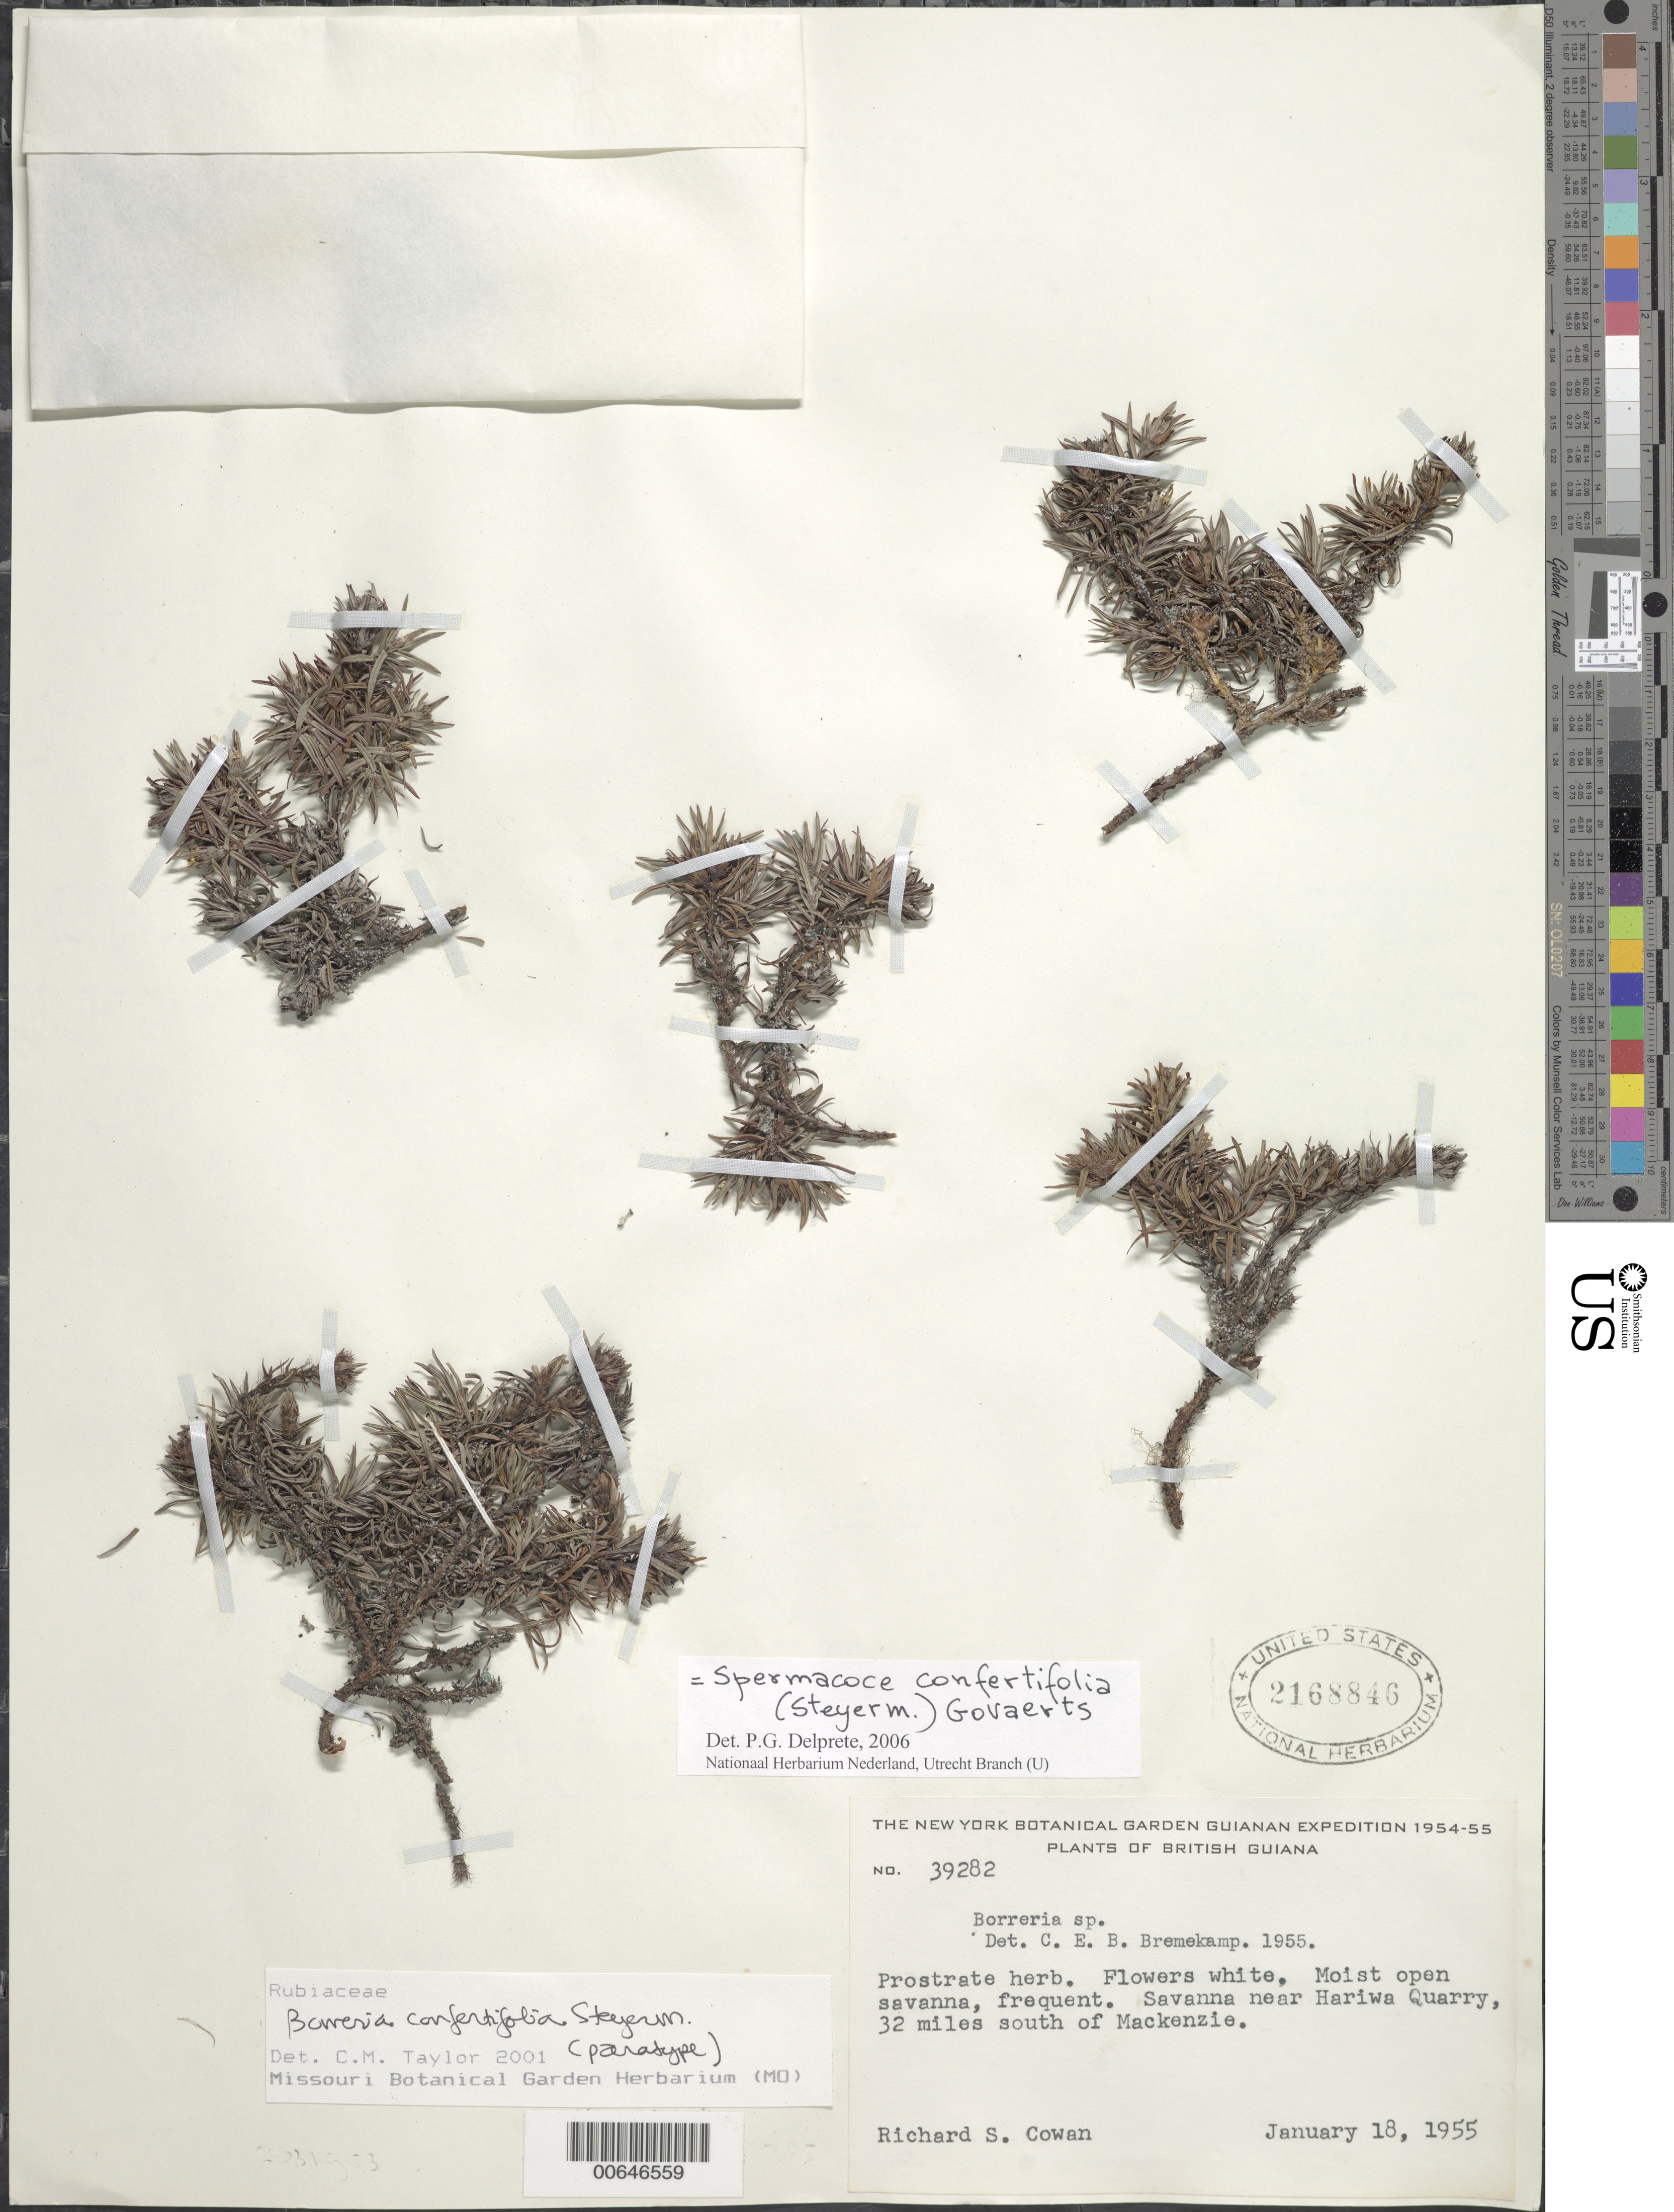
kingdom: Plantae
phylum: Tracheophyta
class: Magnoliopsida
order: Gentianales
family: Rubiaceae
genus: Spermacoce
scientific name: Spermacoce confertifolia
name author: (Steyerm.) Govaerts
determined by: Delprete, P. G., Herb. de Guyane Cay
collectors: R. S. Cowan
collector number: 39282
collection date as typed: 18-Jan-55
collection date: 1955-01-18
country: Guyana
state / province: U. Demerara-Berbice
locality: Hariwa Quarry, 32 mi. S of Mackenzie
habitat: Moist open savanna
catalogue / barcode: US 2168846